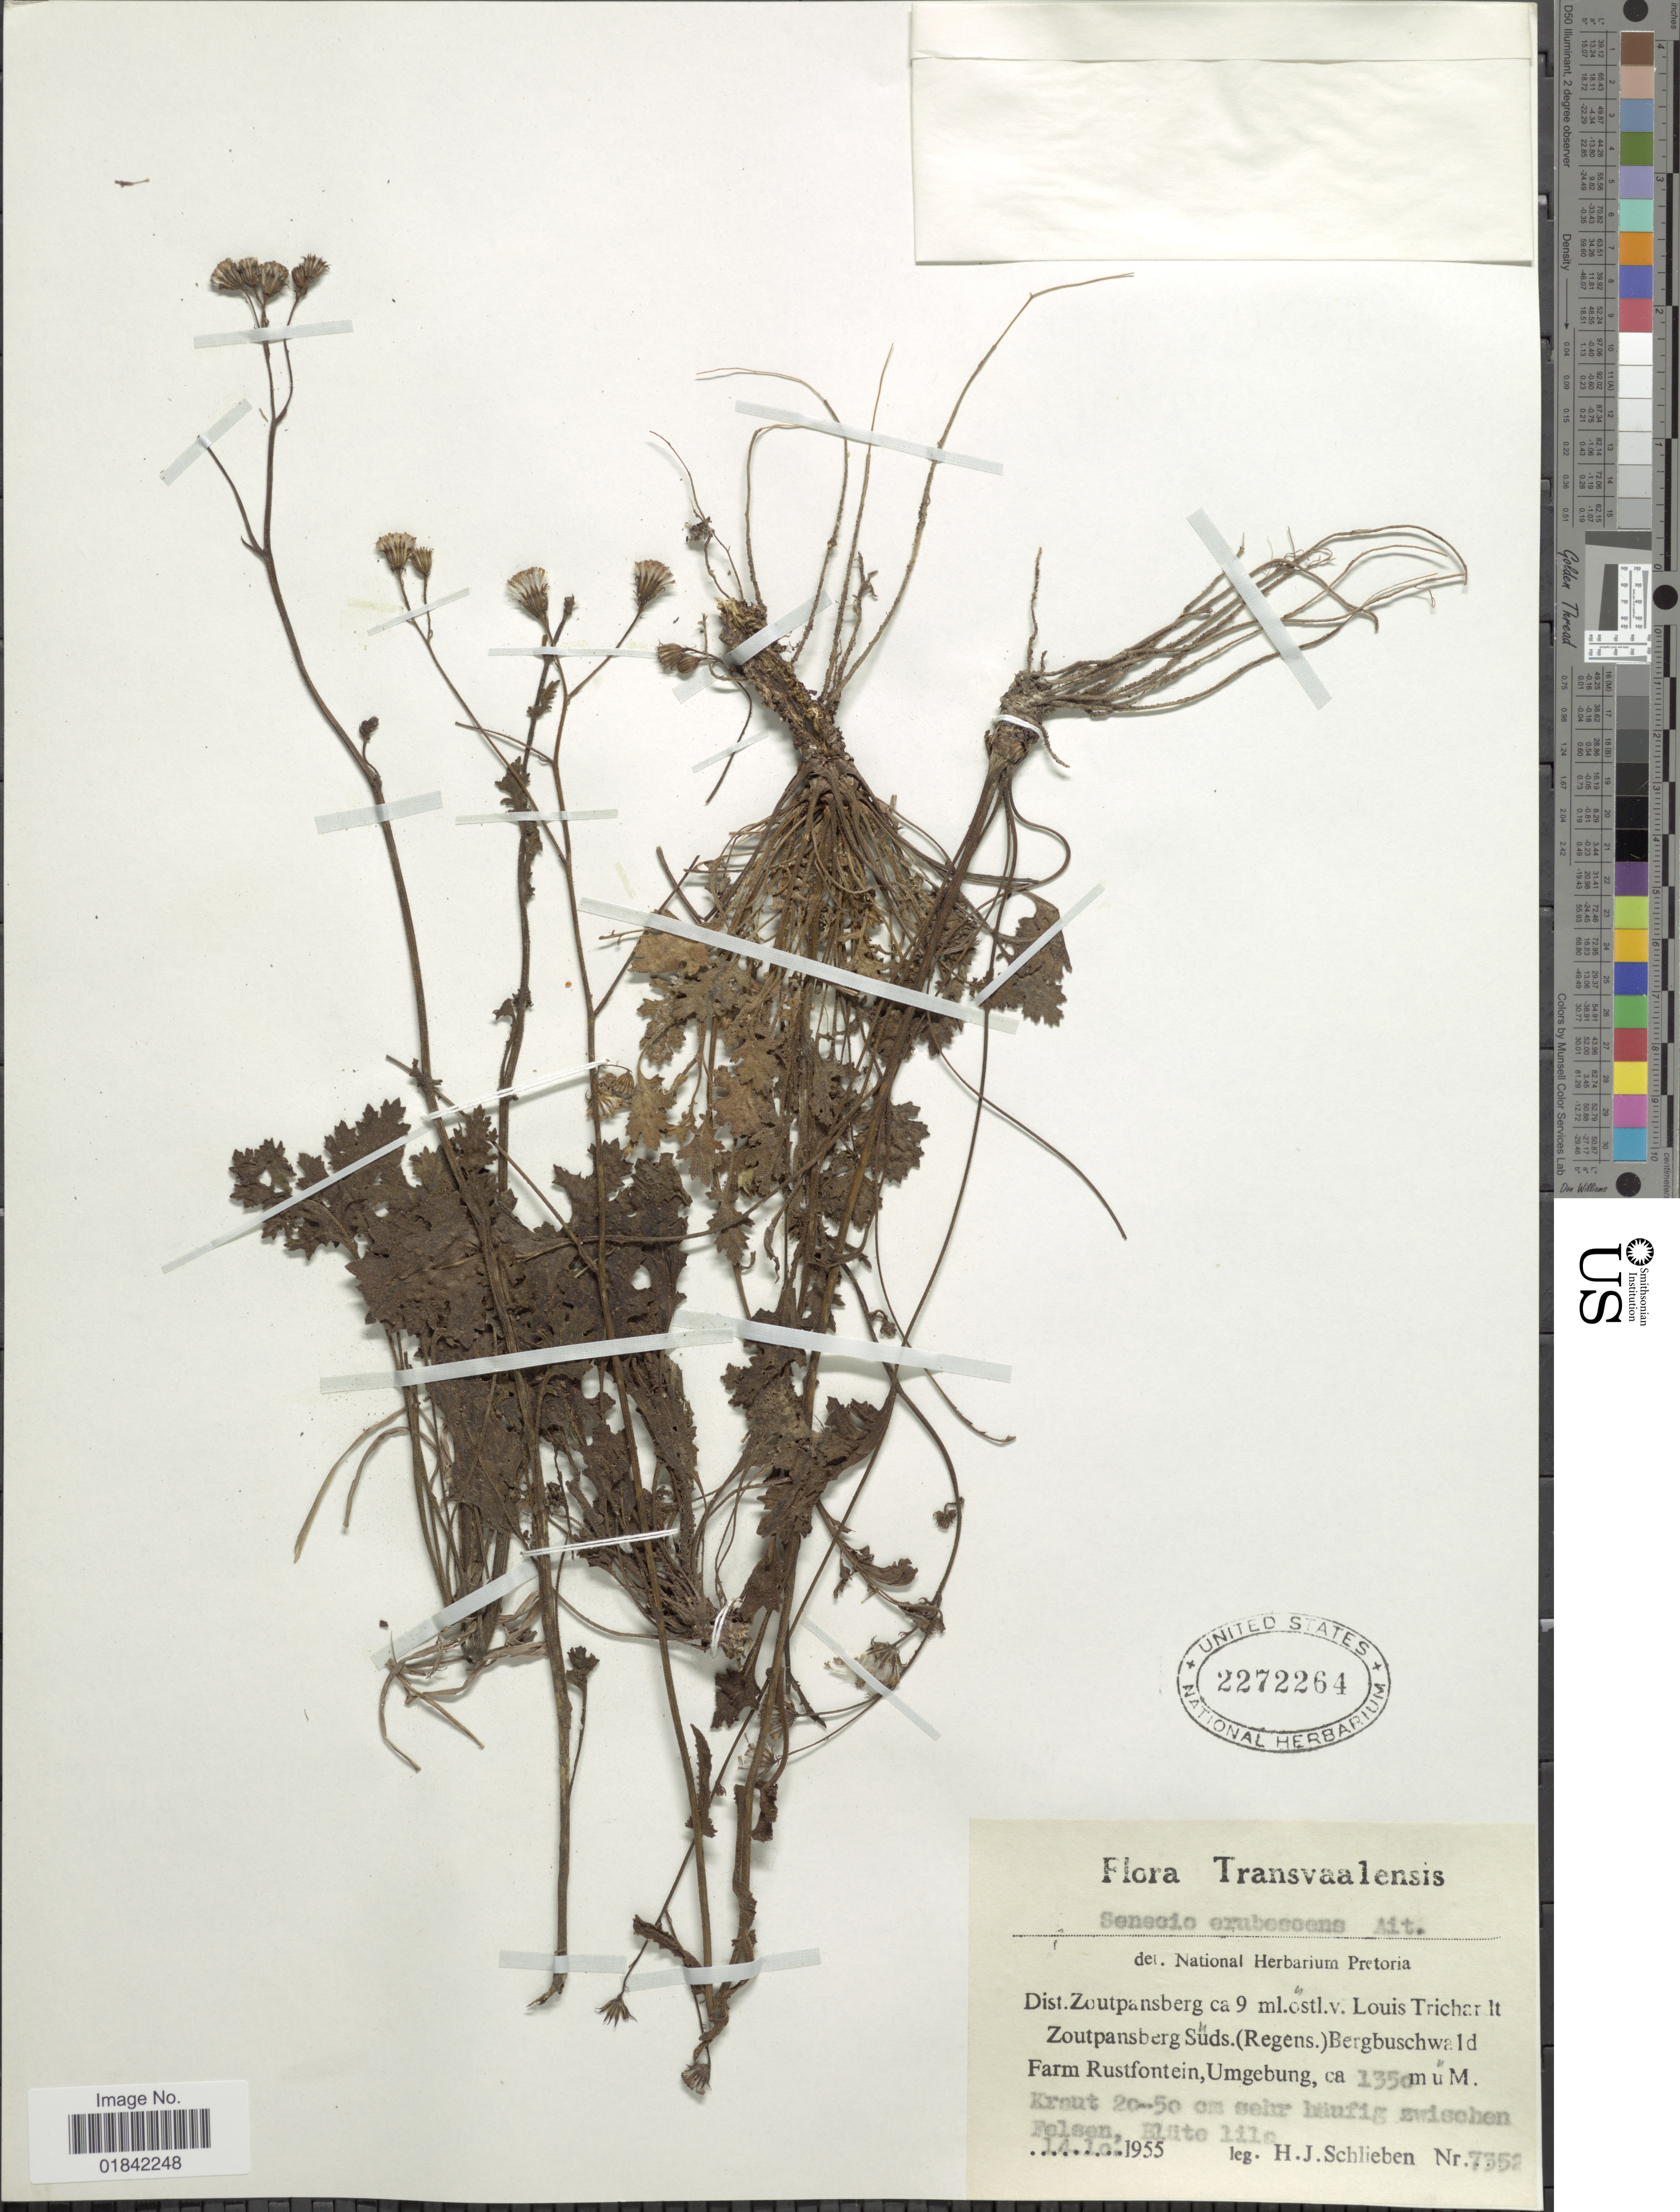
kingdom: Plantae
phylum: Tracheophyta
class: Magnoliopsida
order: Asterales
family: Asteraceae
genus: Senecio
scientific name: Senecio erubescens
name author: Aiton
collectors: H. J. Schlieben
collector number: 7352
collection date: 1955-10-14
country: South Africa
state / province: Limpopo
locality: Transvaalensis, Dist. Zoutpansberg ca 9 ml. ostl. v. Louis Trichardt Zoutpansberg Suds.(Regens) Bergbuschwald Farm Rustfontein, Umgebung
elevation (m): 1350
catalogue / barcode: US 2272264